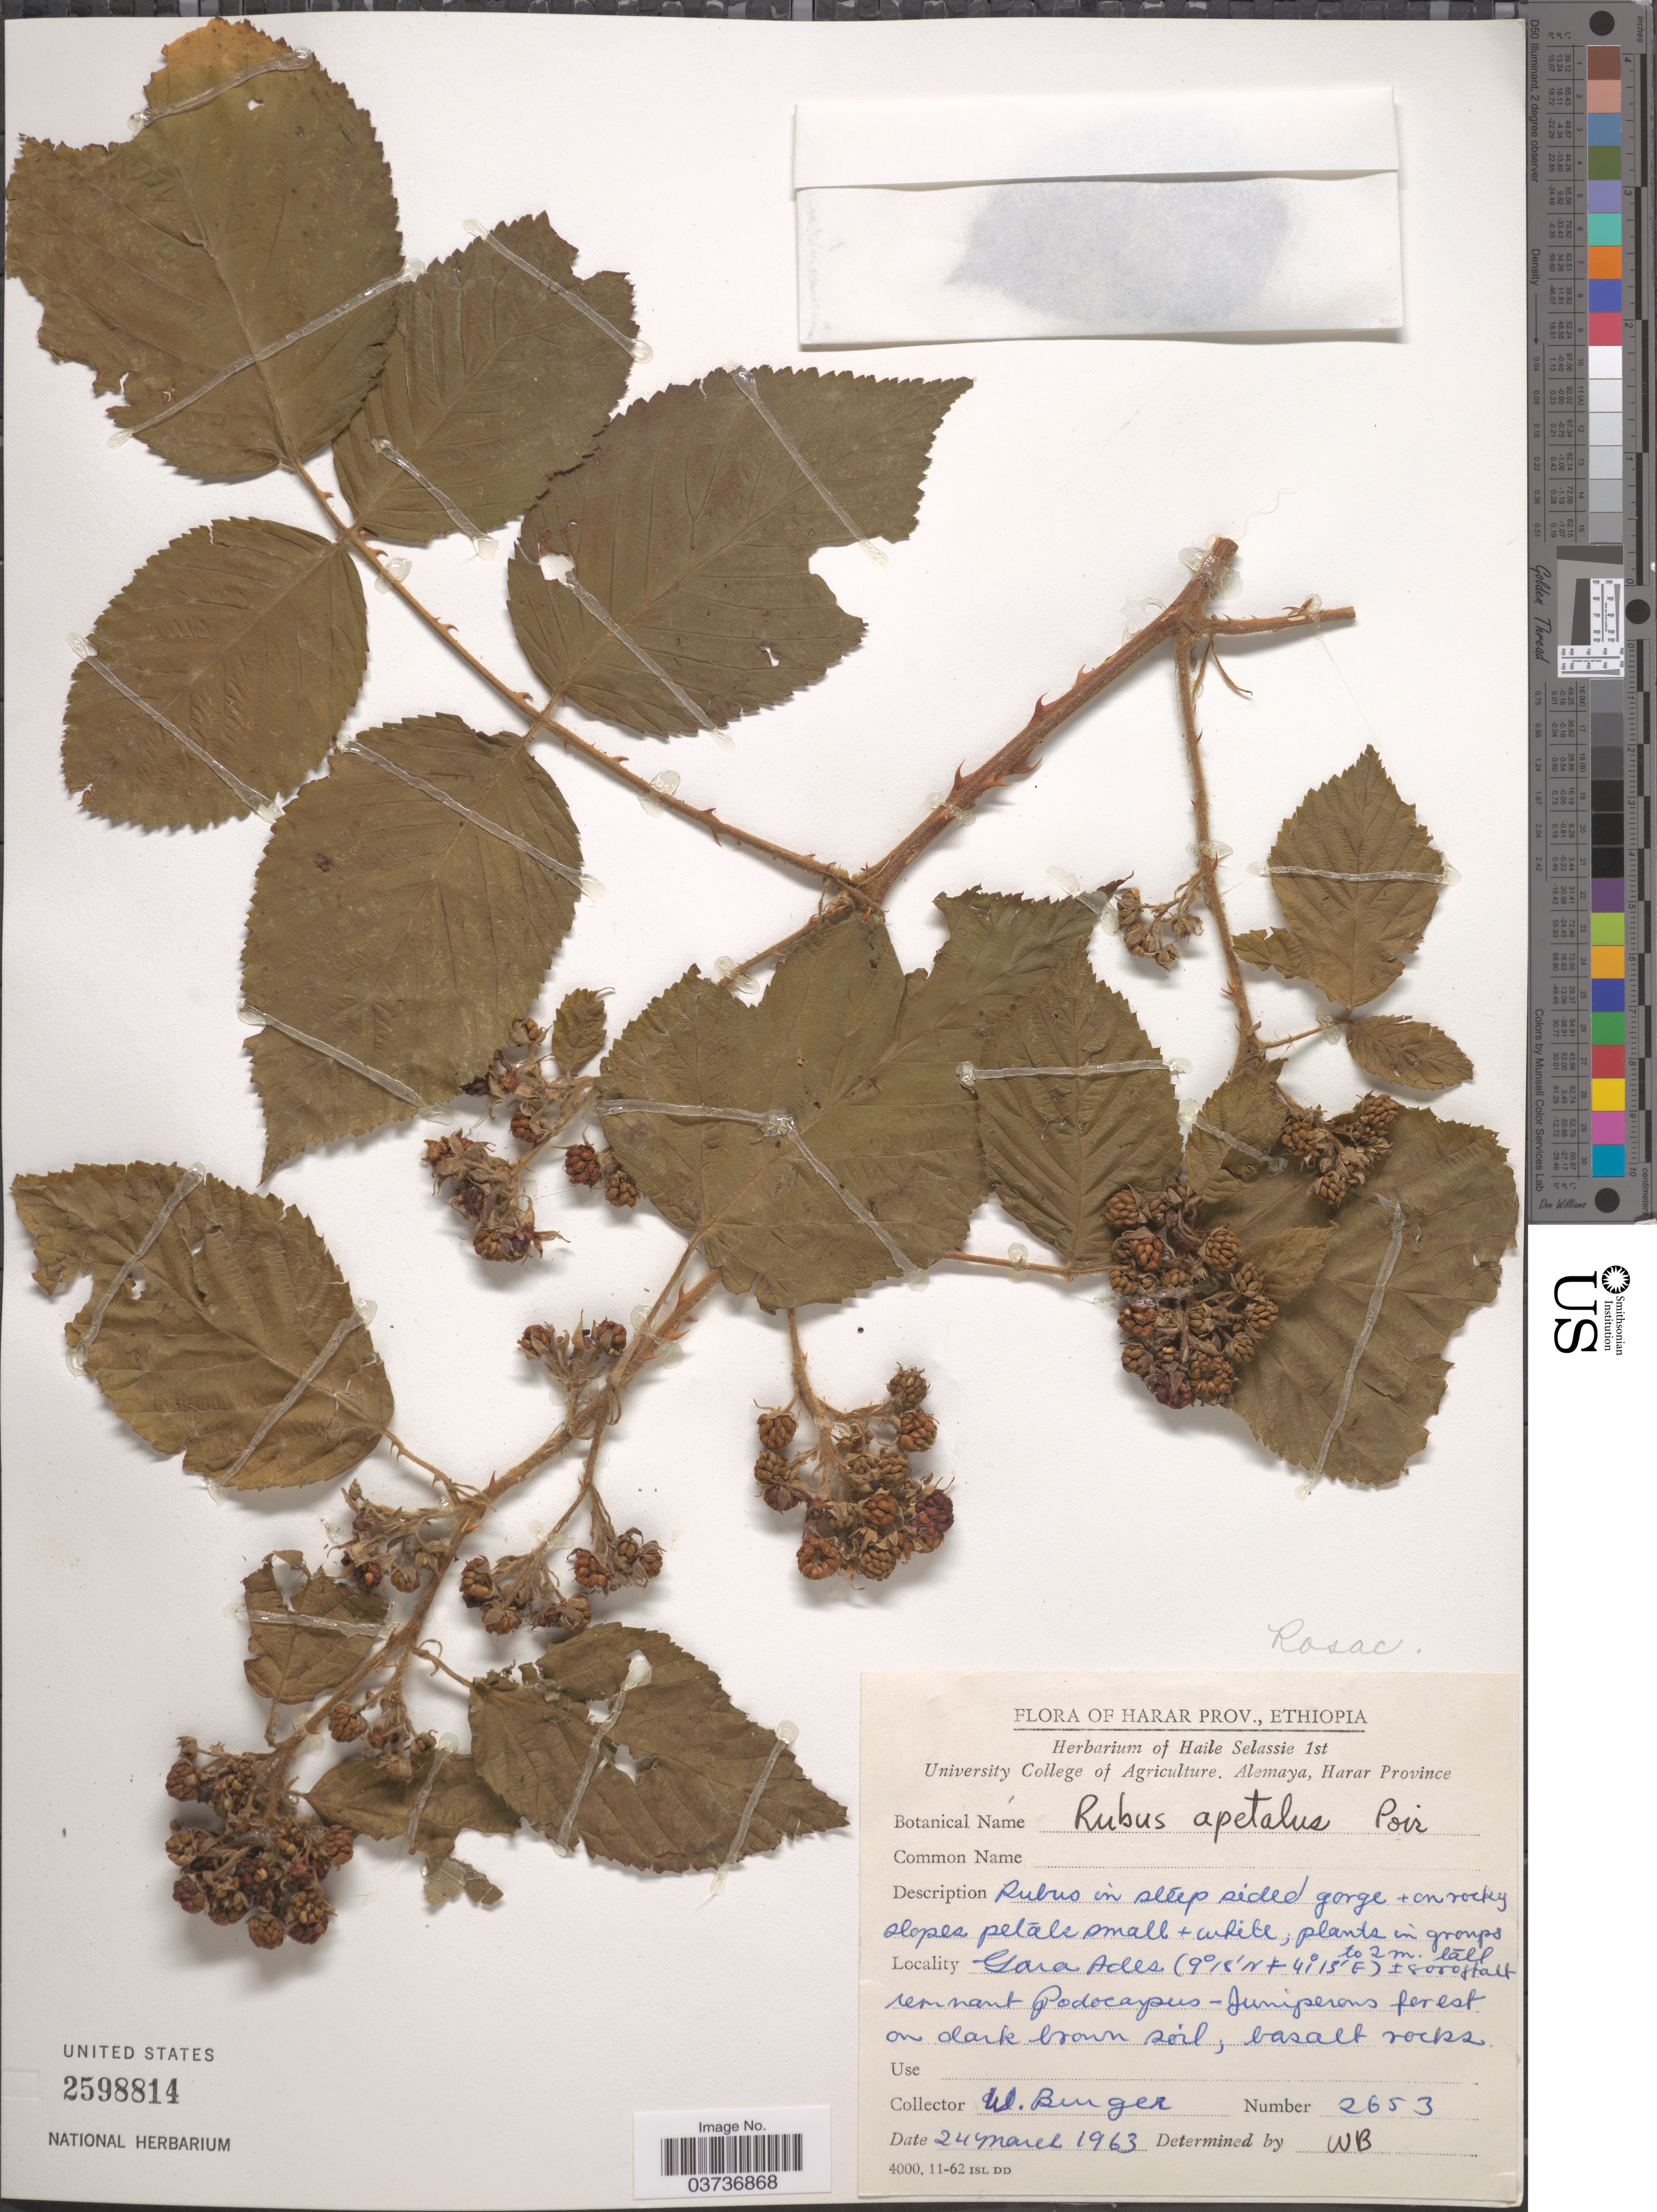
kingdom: Plantae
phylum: Tracheophyta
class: Magnoliopsida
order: Rosales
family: Rosaceae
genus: Rubus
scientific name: Rubus apetalus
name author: Poir.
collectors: W. Burger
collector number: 2653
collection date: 1963-03-24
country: Ethiopia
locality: Harar Prov. Gara Ades.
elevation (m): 2438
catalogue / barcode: US 2598814